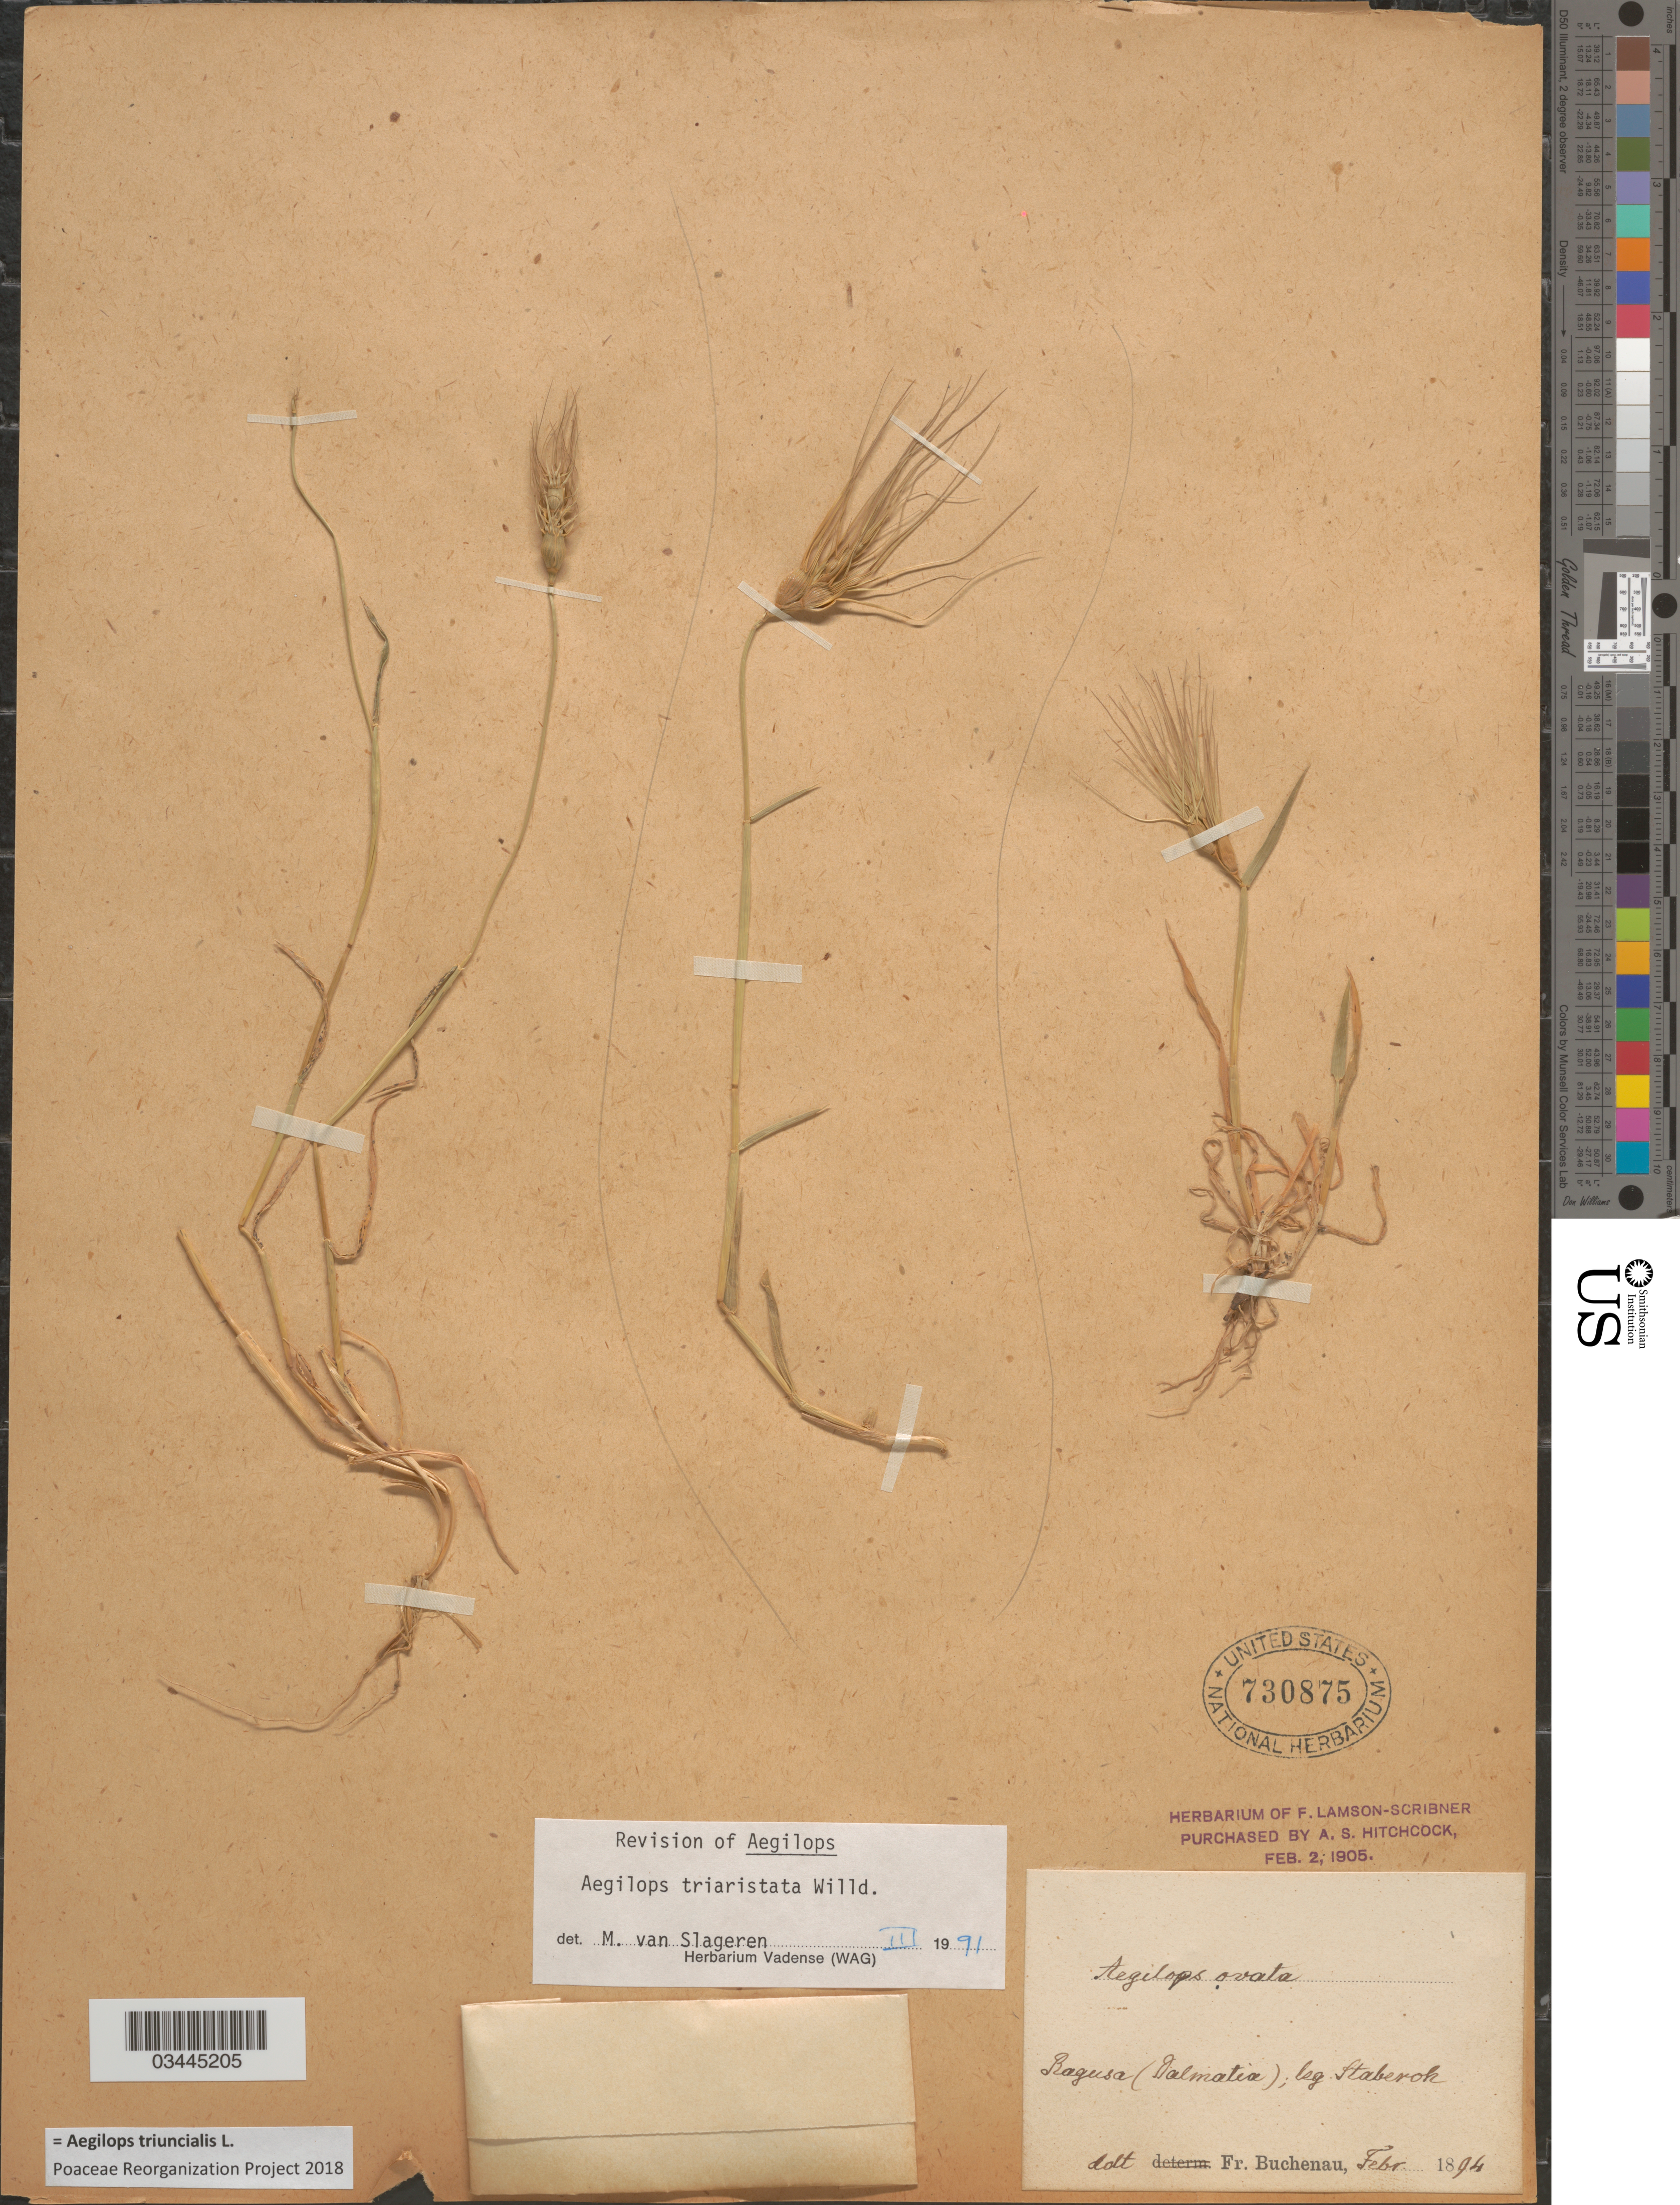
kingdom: Plantae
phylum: Tracheophyta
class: Liliopsida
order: Poales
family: Poaceae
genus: Aegilops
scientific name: Aegilops triuncialis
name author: L.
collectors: Staberok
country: Croatia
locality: Ragusa (Dalmatiæ).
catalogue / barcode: US 730875